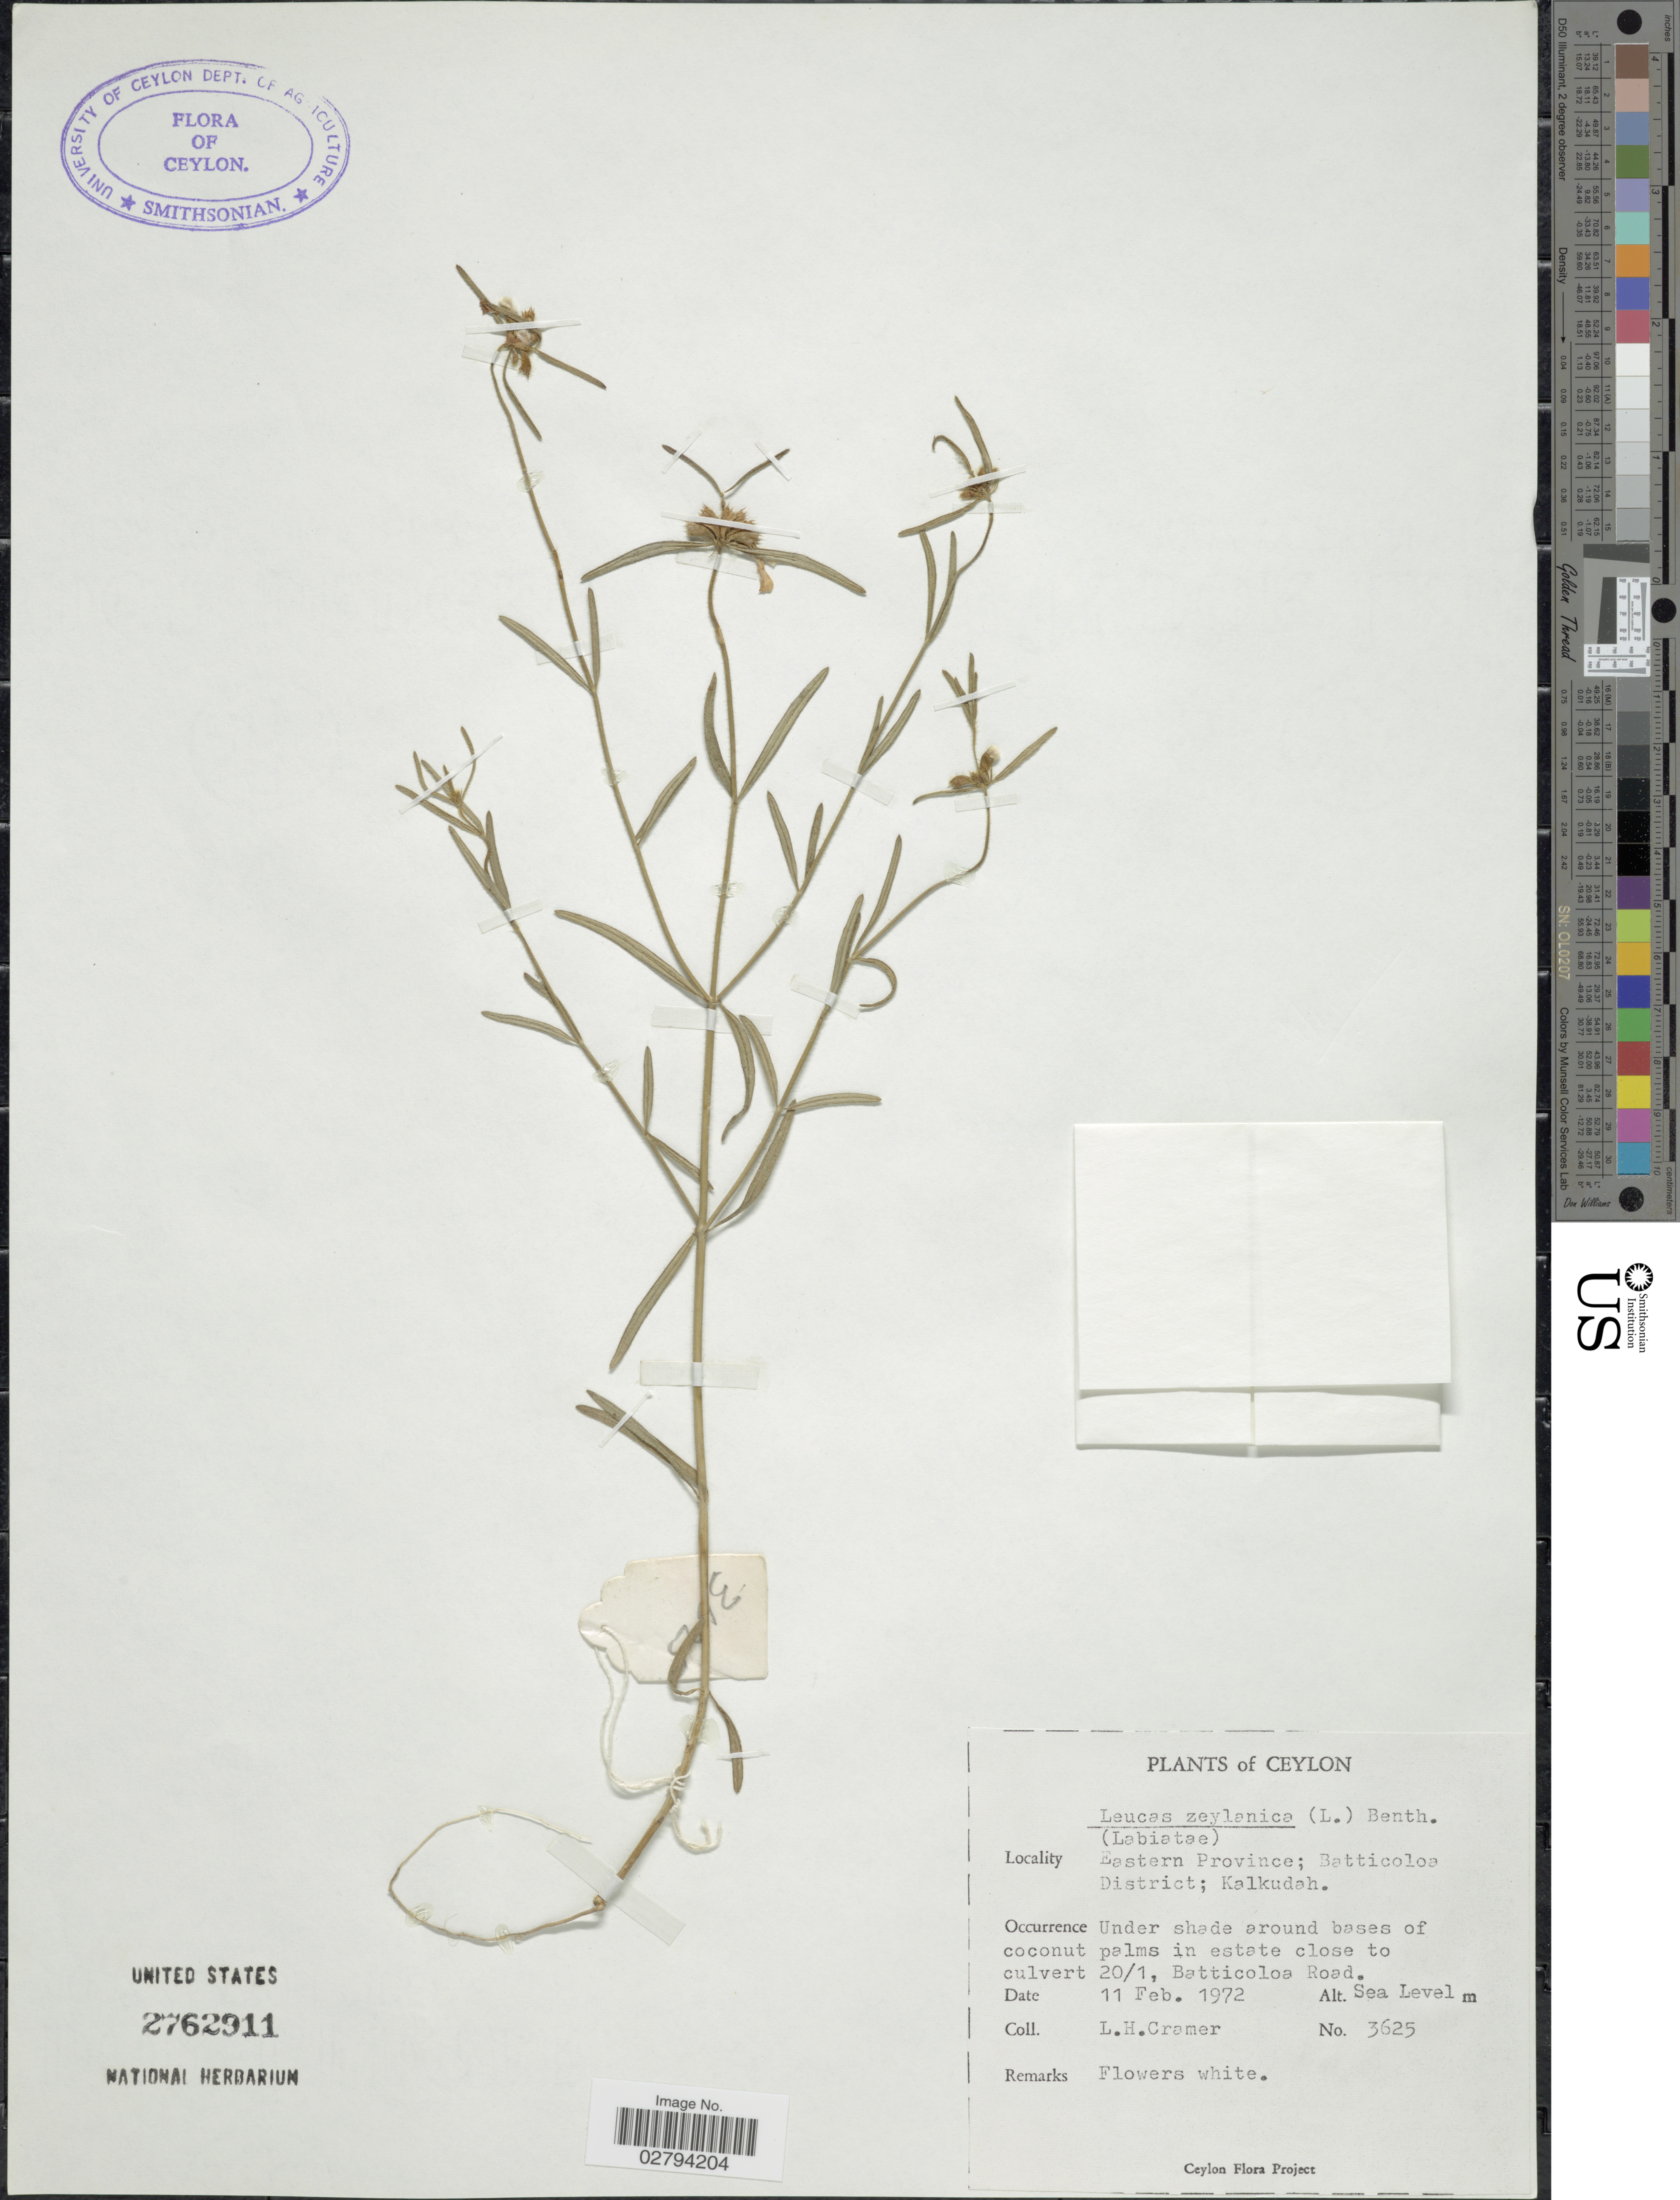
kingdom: Plantae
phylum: Tracheophyta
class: Magnoliopsida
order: Lamiales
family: Lamiaceae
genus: Leucas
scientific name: Leucas zeylanica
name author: (L.) W.T. Aiton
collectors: L. H. Cramer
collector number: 3625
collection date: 1972-02-11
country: Sri Lanka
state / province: Eastern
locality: Ceylon, Eastern Province; Batticoloa District; Kalkudah, Under shade around bases of coconut palms in estate close to culvert 20/1, Batticoloa Road.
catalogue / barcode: US 2762911